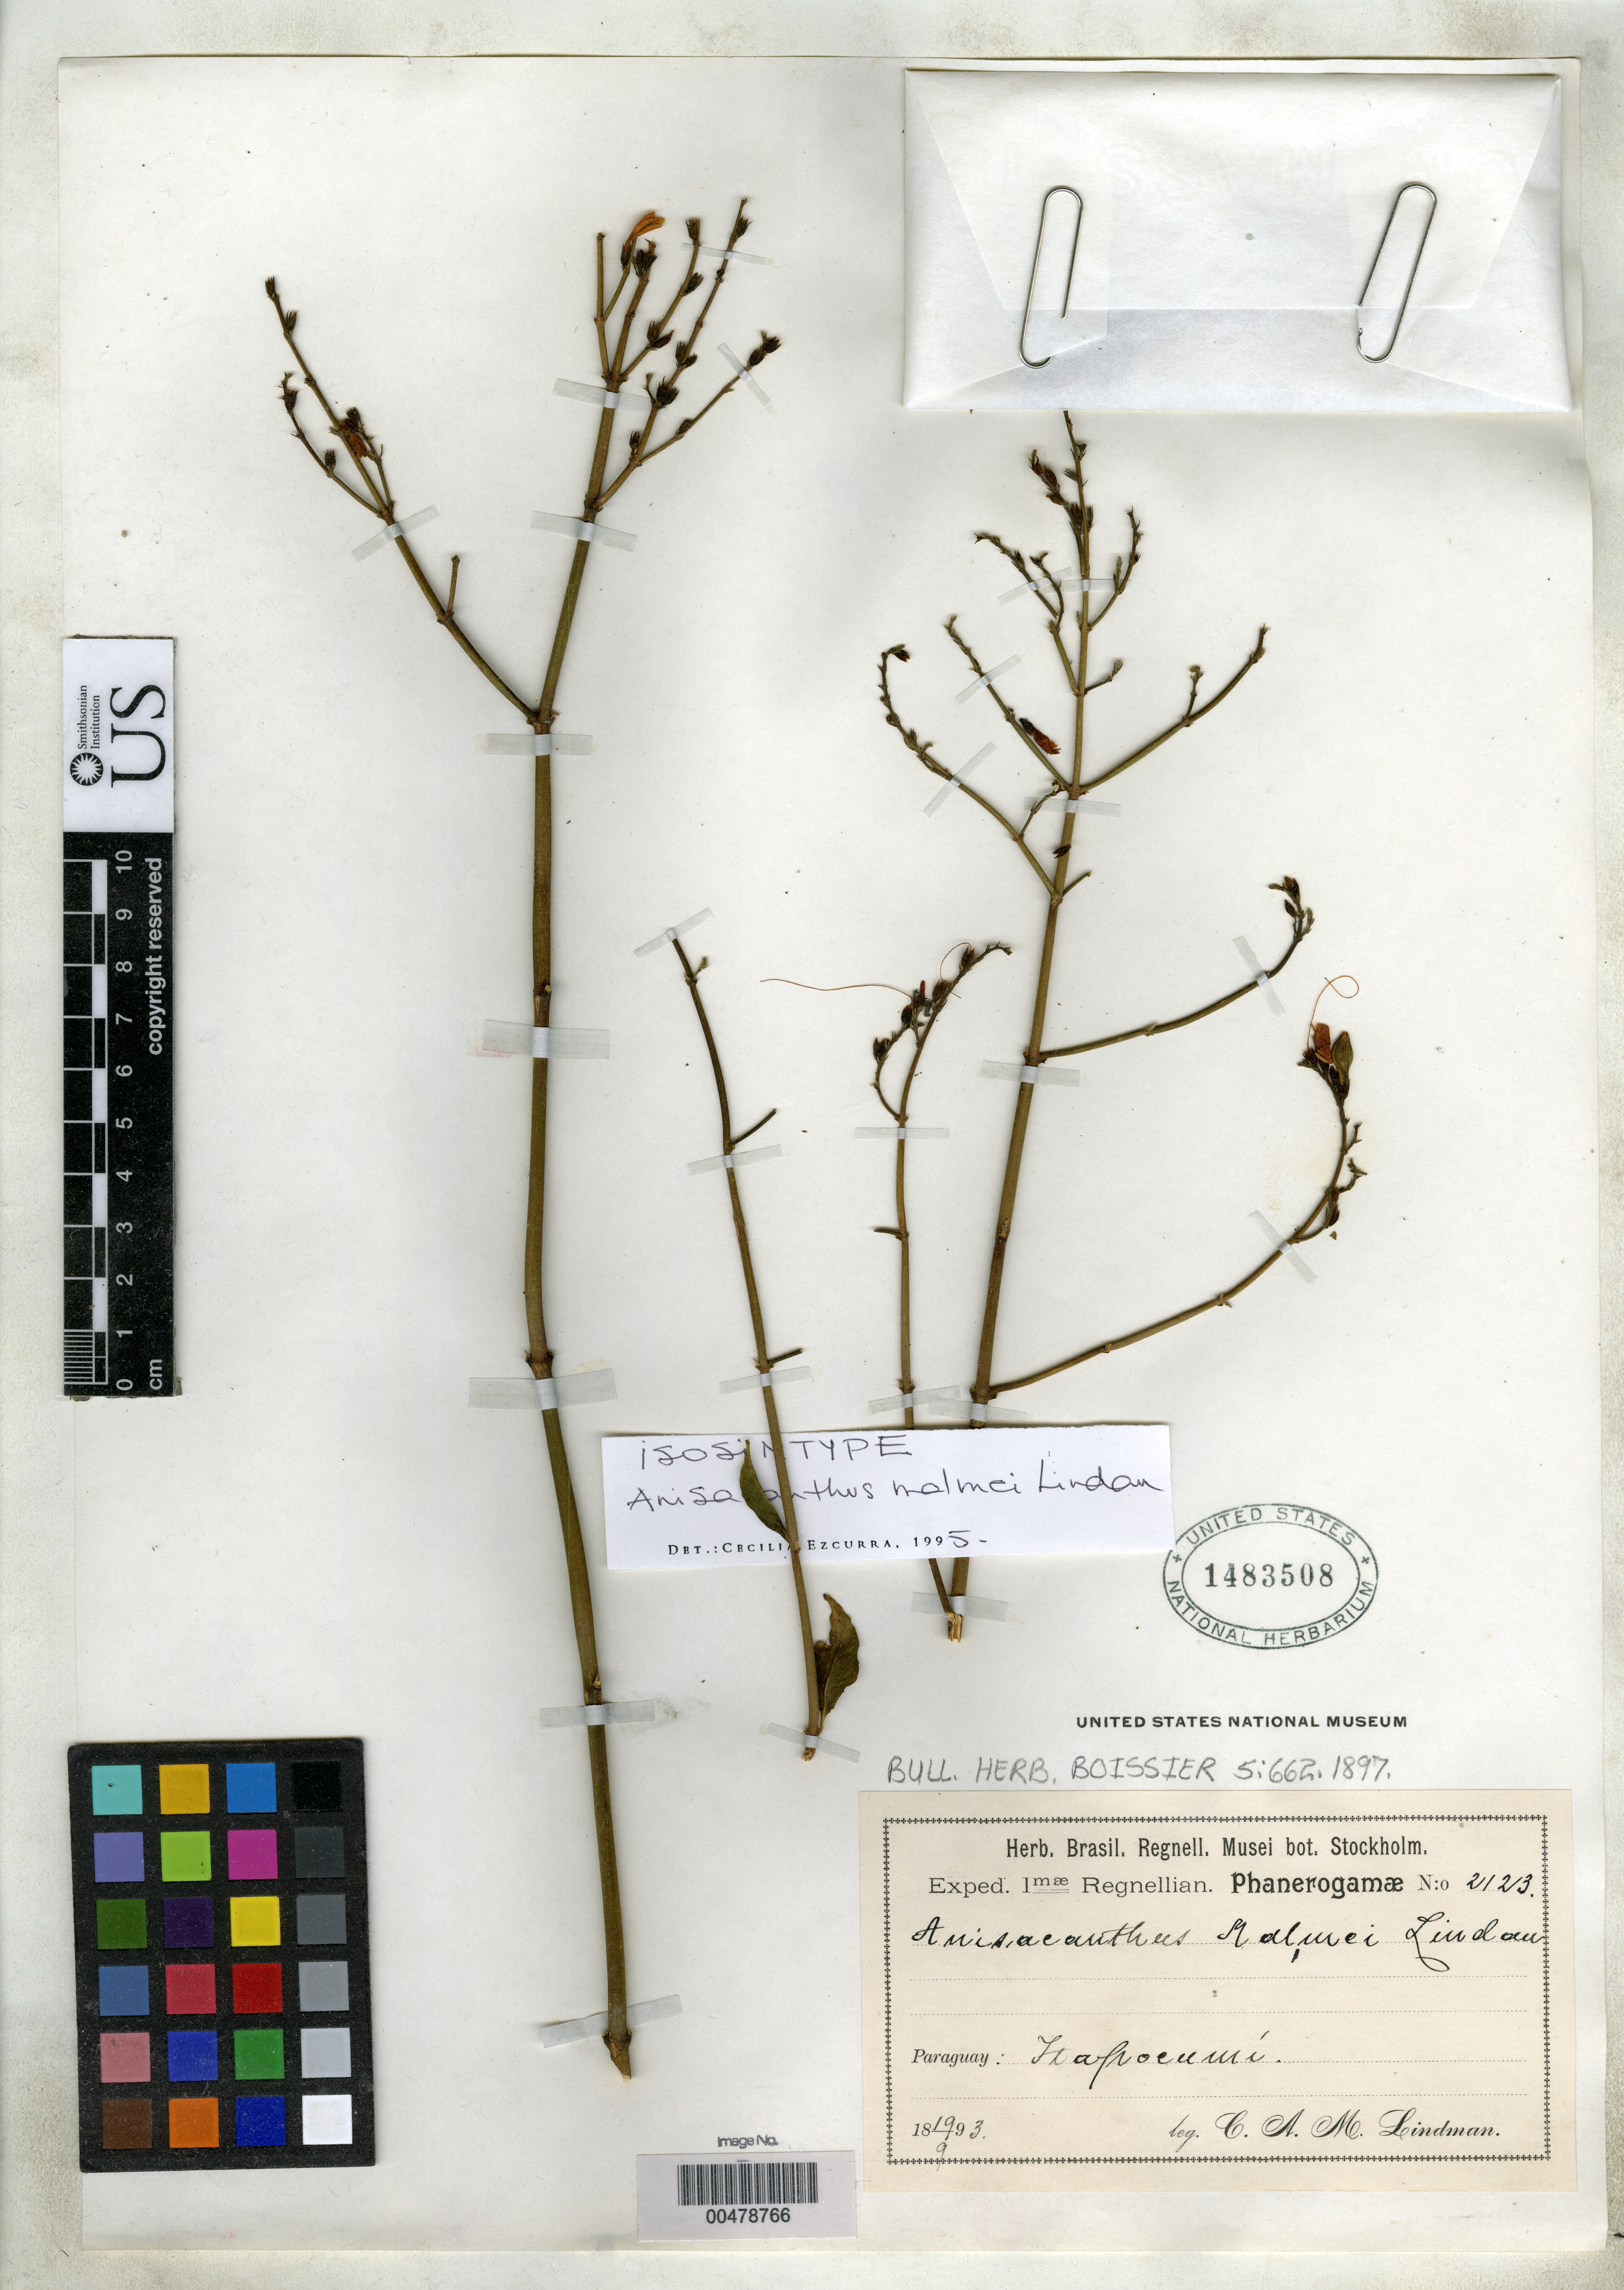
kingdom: Plantae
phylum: Tracheophyta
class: Magnoliopsida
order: Lamiales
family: Acanthaceae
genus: Anisacanthus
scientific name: Anisacanthus malmei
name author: Lindau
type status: Isosyntype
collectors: C. A. M. Lindman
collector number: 2123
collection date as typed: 19 Sep 1893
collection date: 1893-09-19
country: Paraguay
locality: Itpapucu-mi.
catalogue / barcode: US 1483508